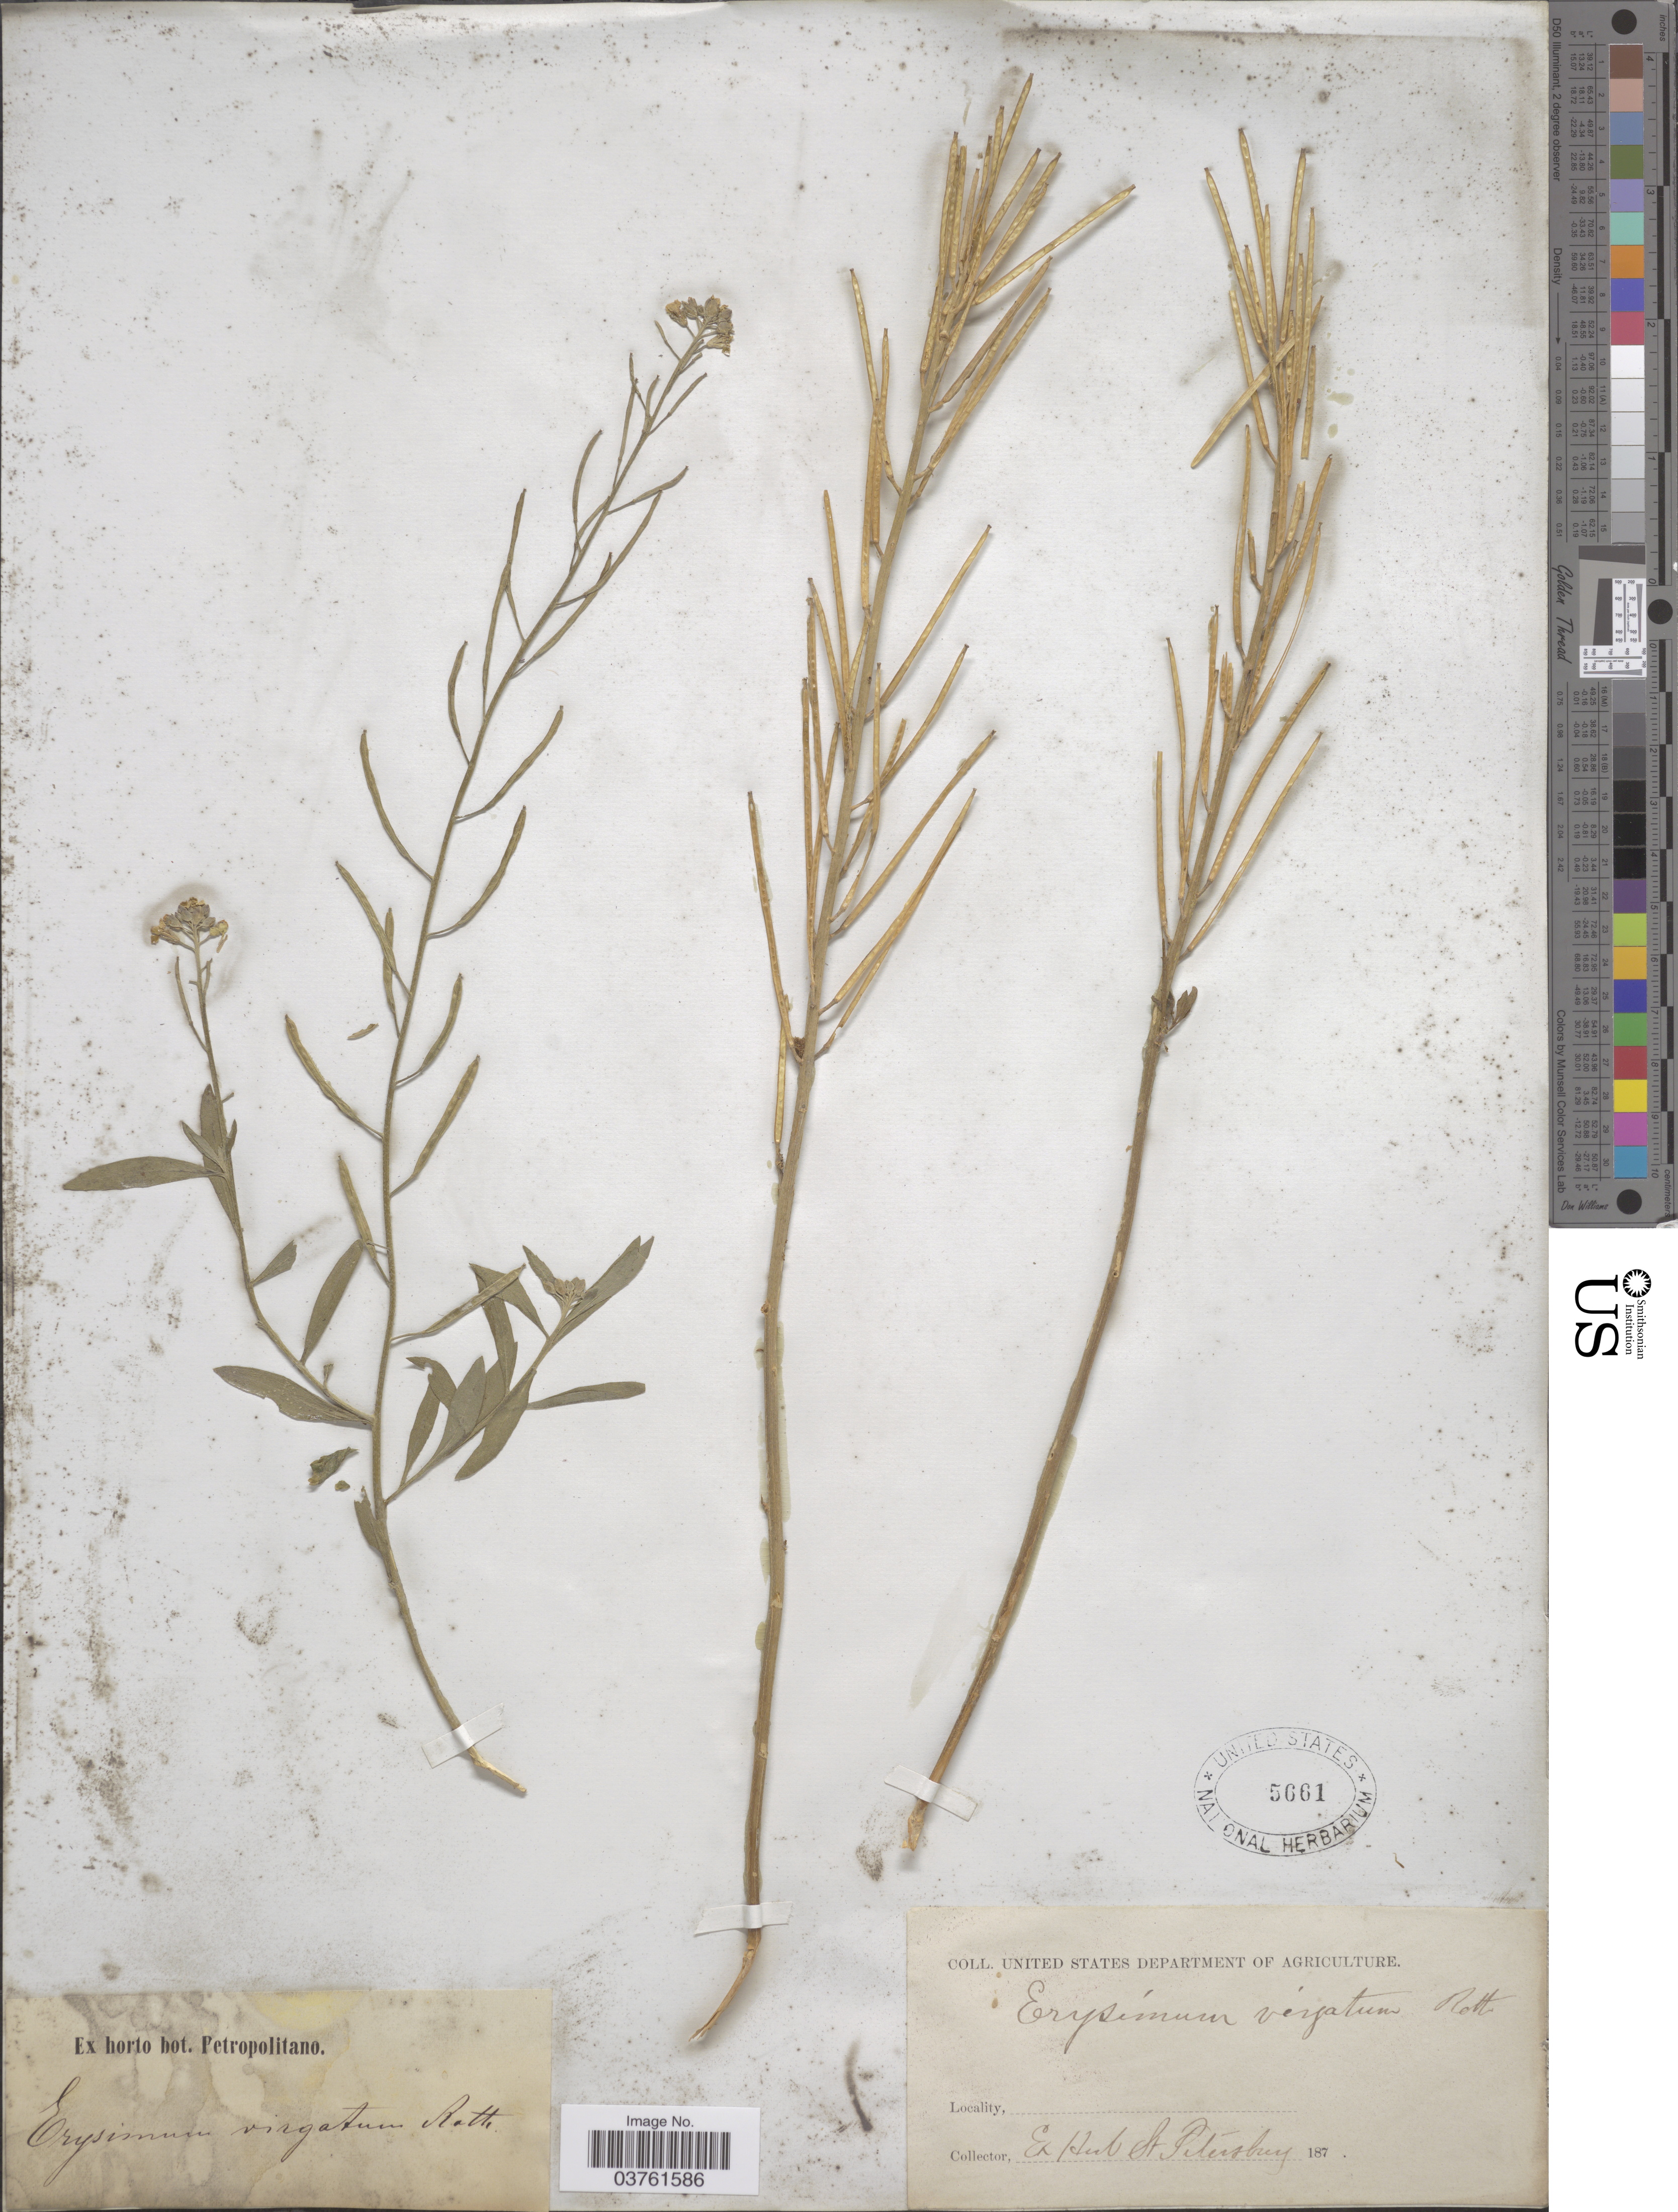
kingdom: Plantae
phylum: Tracheophyta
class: Magnoliopsida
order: Brassicales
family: Brassicaceae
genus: Erysimum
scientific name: Erysimum hieraciifolium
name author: L.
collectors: ex Horto Bot. Petropolitano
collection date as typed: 187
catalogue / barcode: US 5661